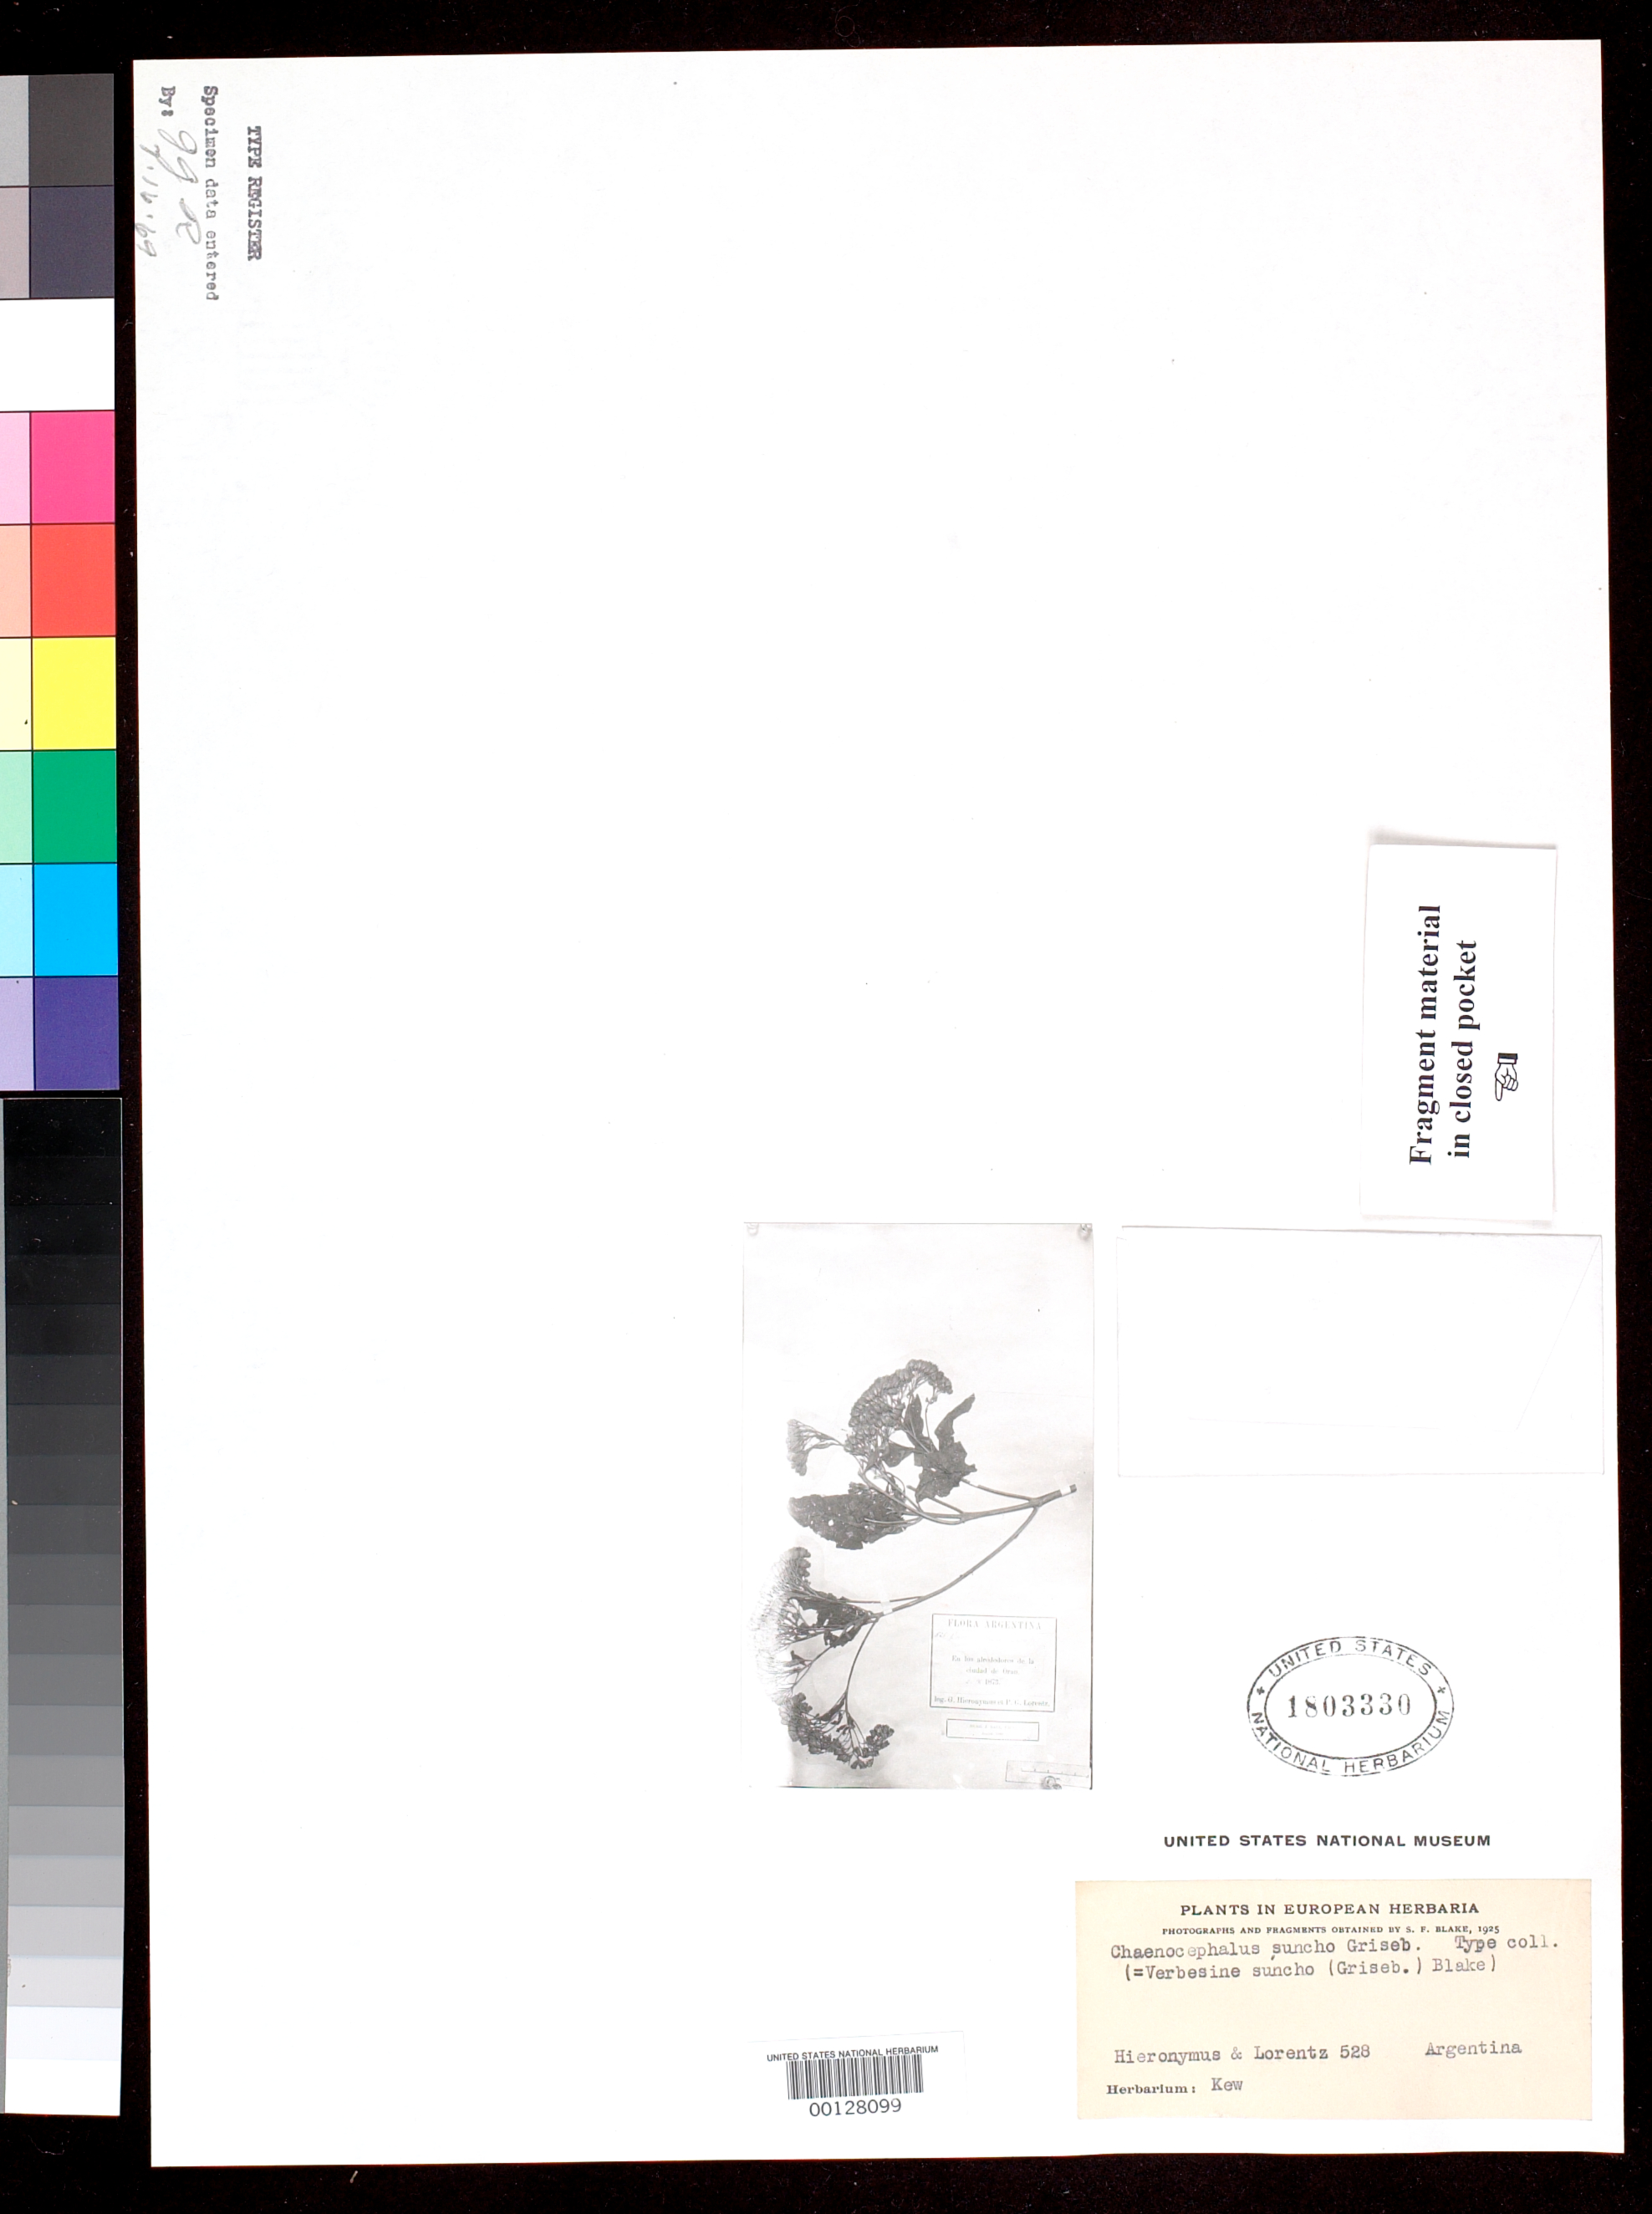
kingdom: Plantae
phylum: Tracheophyta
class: Magnoliopsida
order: Asterales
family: Asteraceae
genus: Chaenocephalus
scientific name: Chaenocephalus suncho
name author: Griseb.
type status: Type Material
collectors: G. H. Hieronymus & P. G. Lorentz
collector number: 528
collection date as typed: Sep 1873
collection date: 1873-09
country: Argentina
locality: Oran.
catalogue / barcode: US 1803330